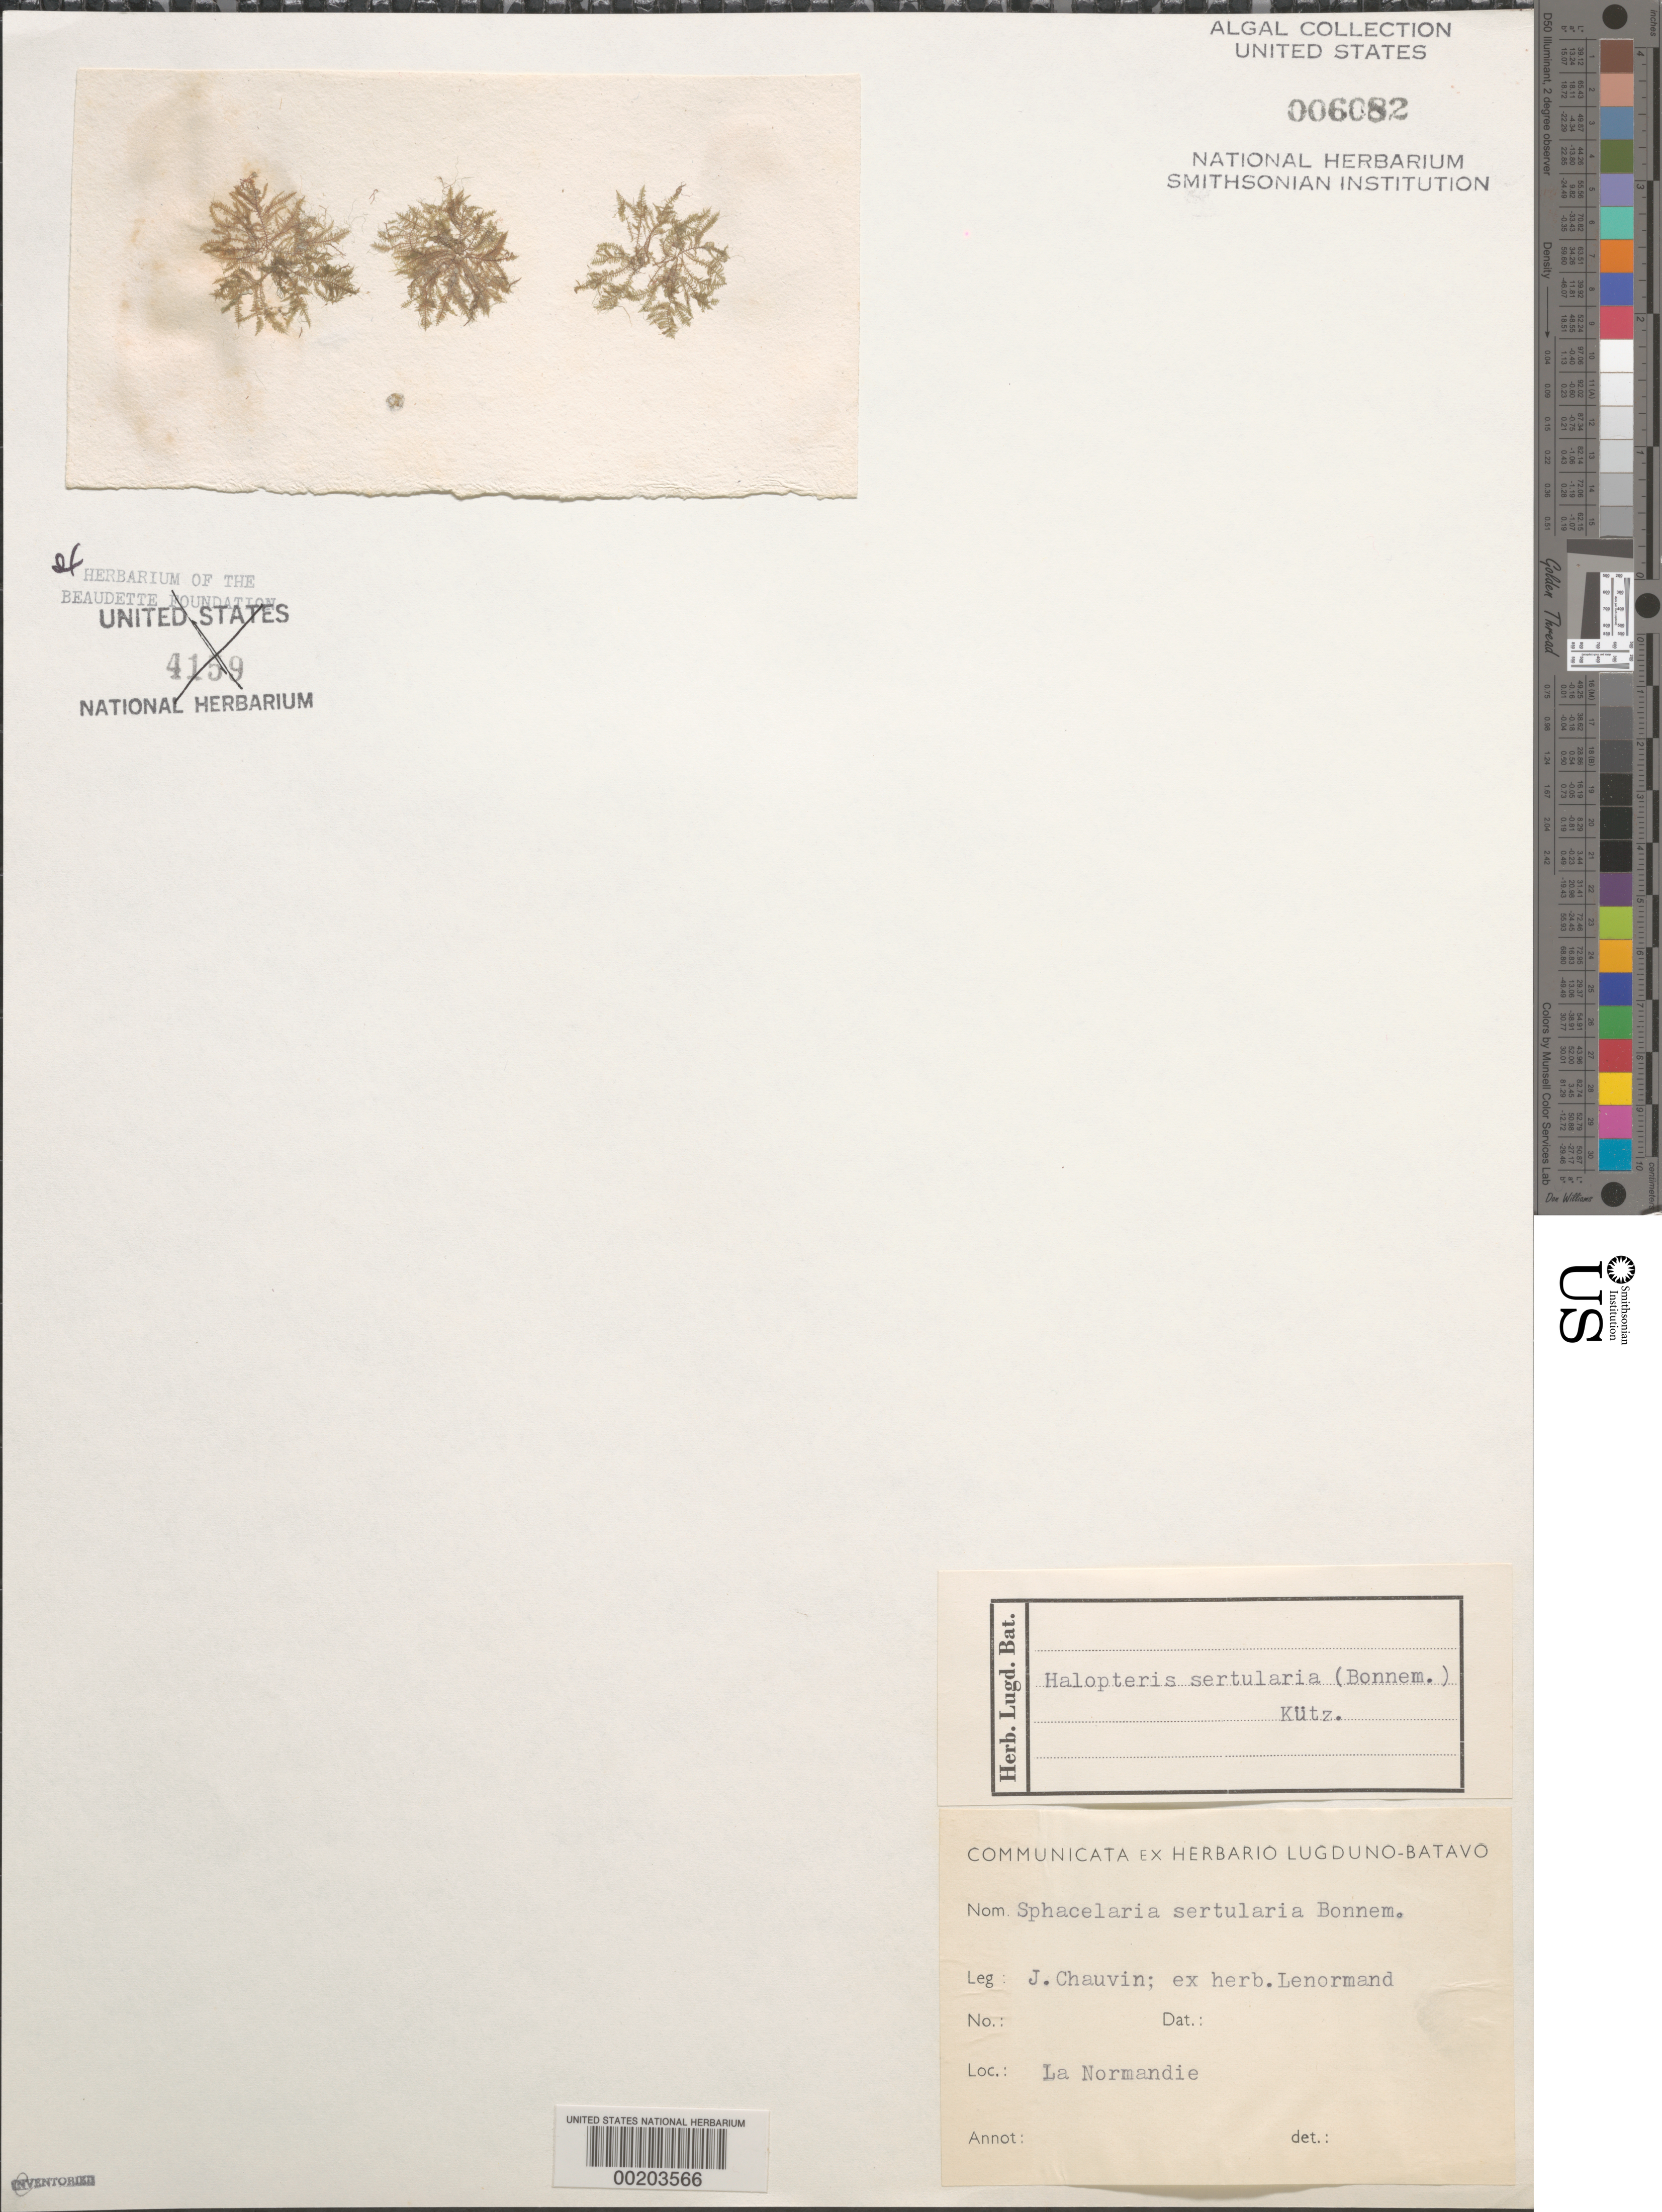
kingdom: Chromista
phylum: Ochrophyta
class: Phaeophyceae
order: Sphacelariales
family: Stypocaulaceae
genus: Halopteris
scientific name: Halopteris sertularia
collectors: J. Chauvin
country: France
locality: Normandy (La Normandie)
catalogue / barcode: US 6082